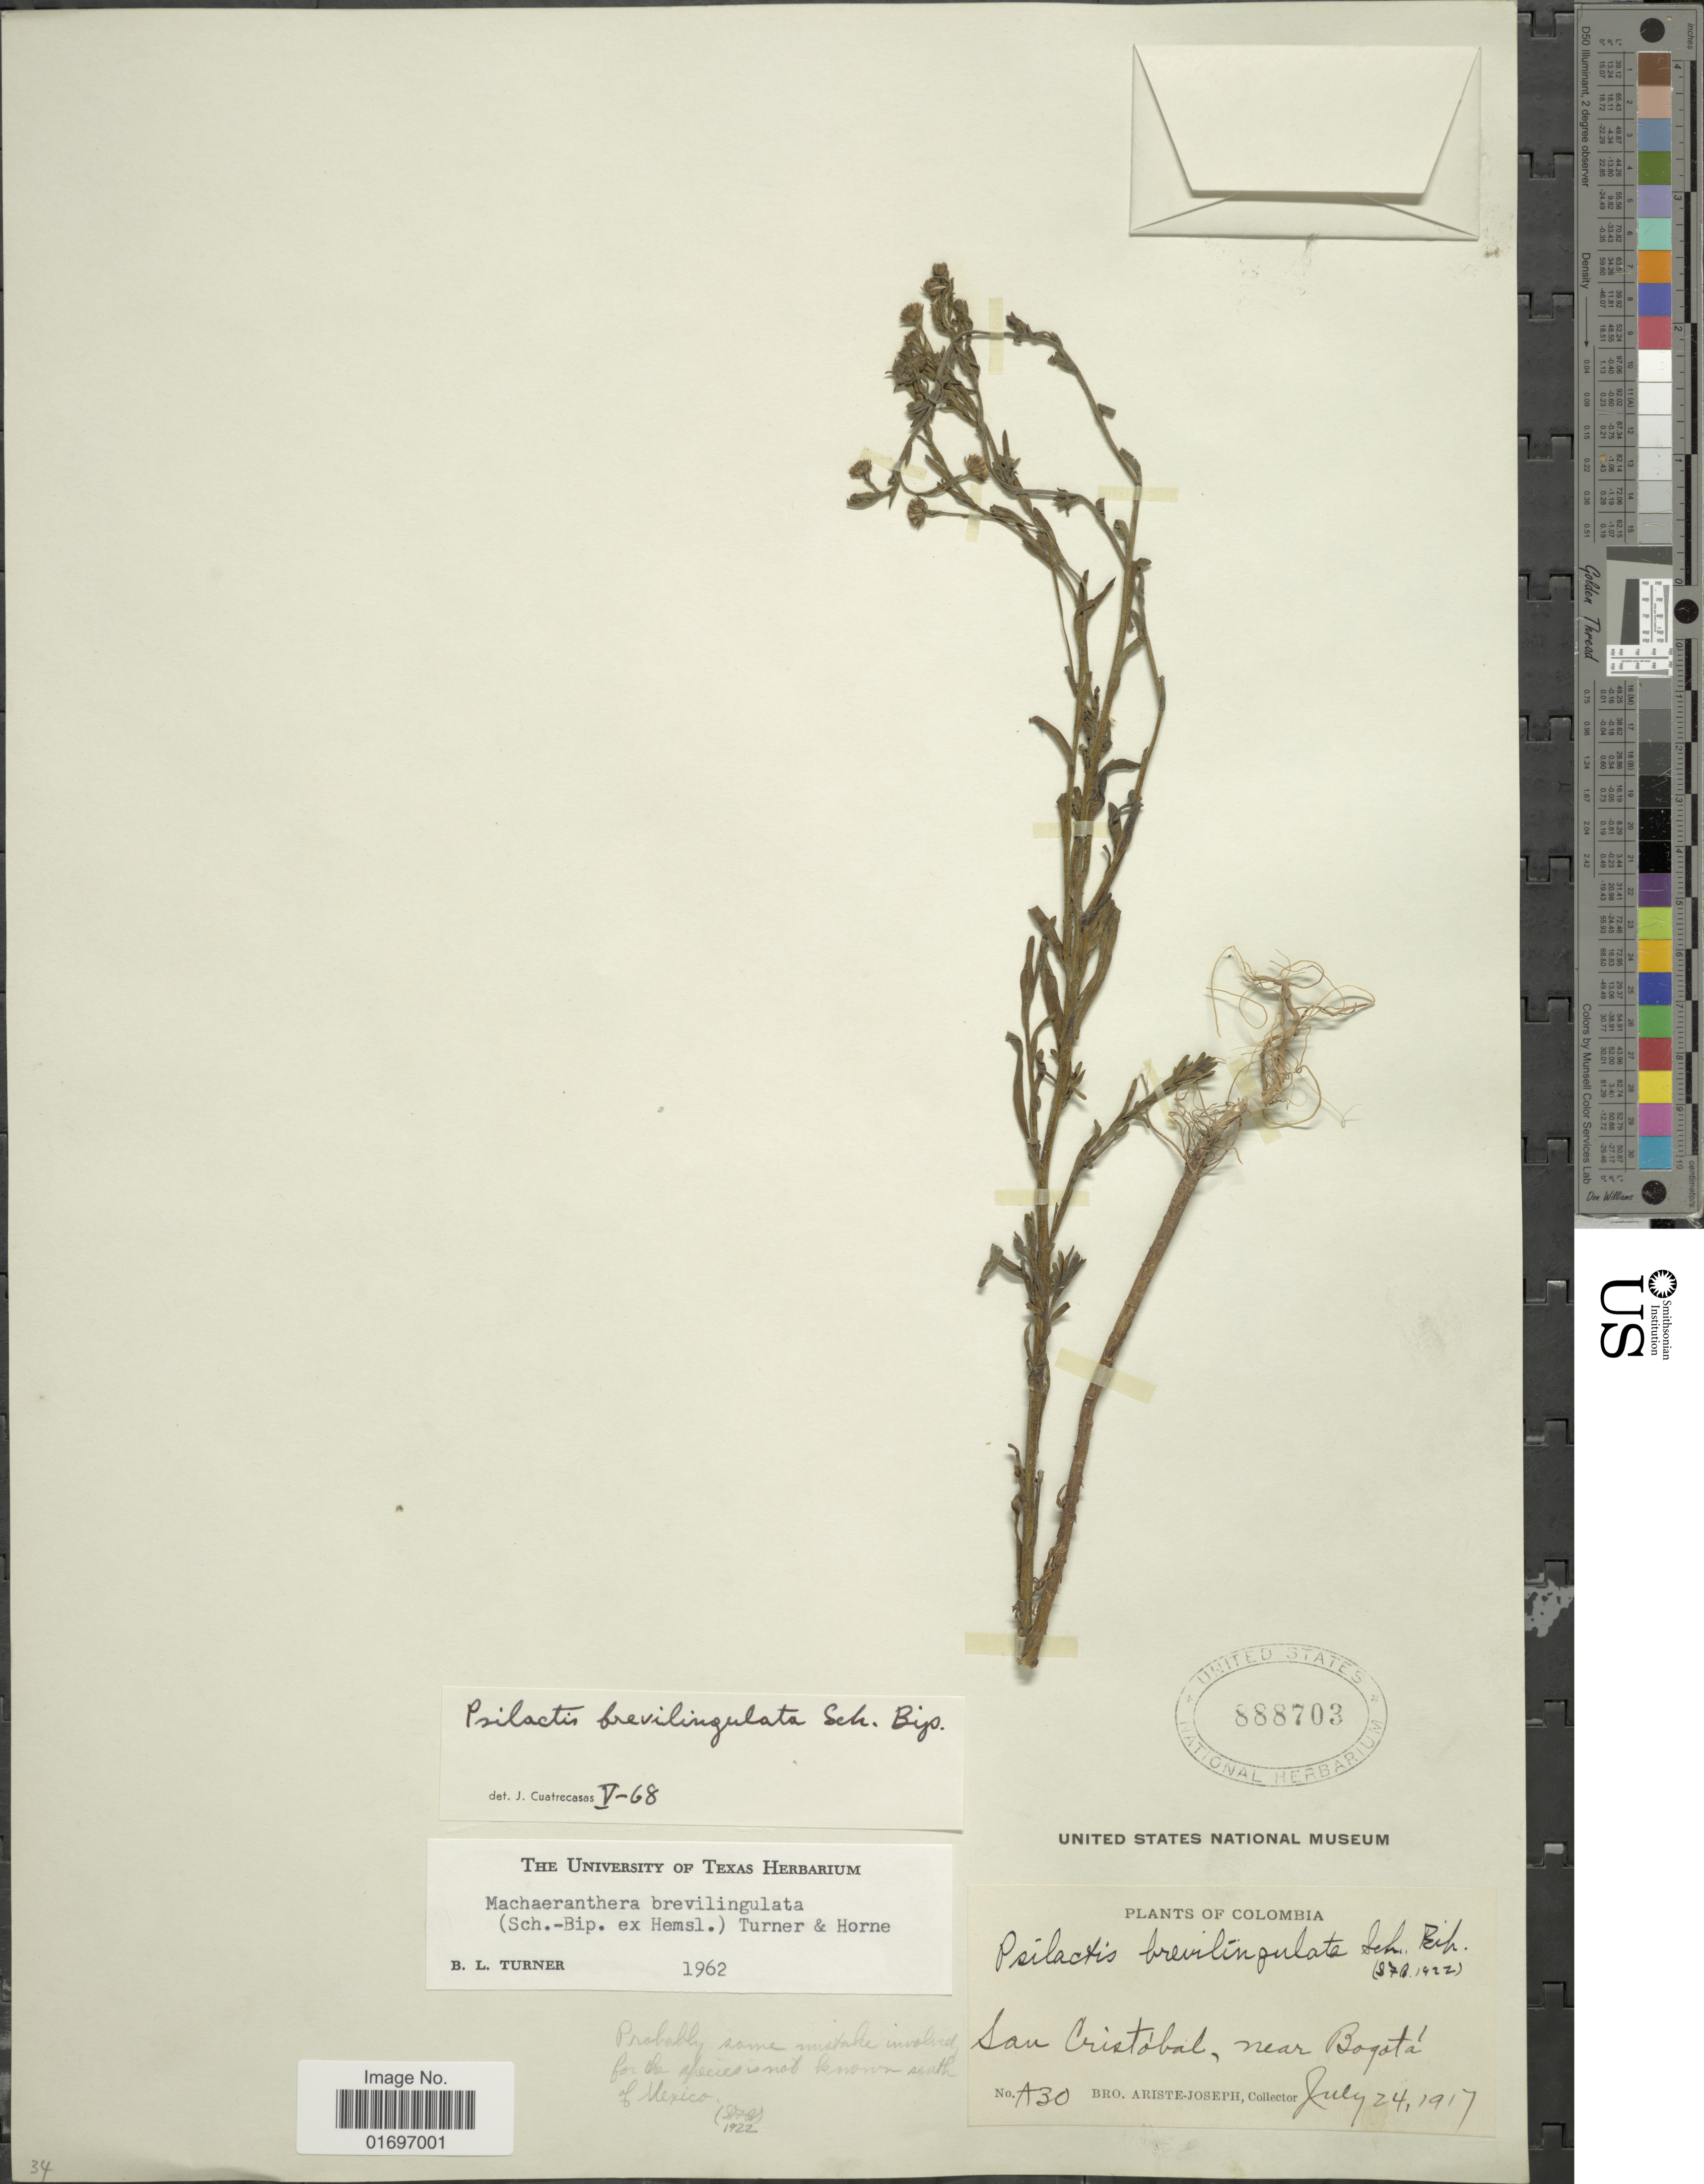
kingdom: Plantae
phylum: Tracheophyta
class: Magnoliopsida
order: Asterales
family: Asteraceae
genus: Psilactis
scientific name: Psilactis brevilingulata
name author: Sch. Bip. ex Hemsl.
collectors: Bro. Ariste-Joseph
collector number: A30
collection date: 1917-07-24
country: Colombia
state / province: Bogota D.C.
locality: San Cristóbal, near Bogotá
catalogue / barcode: US 888703